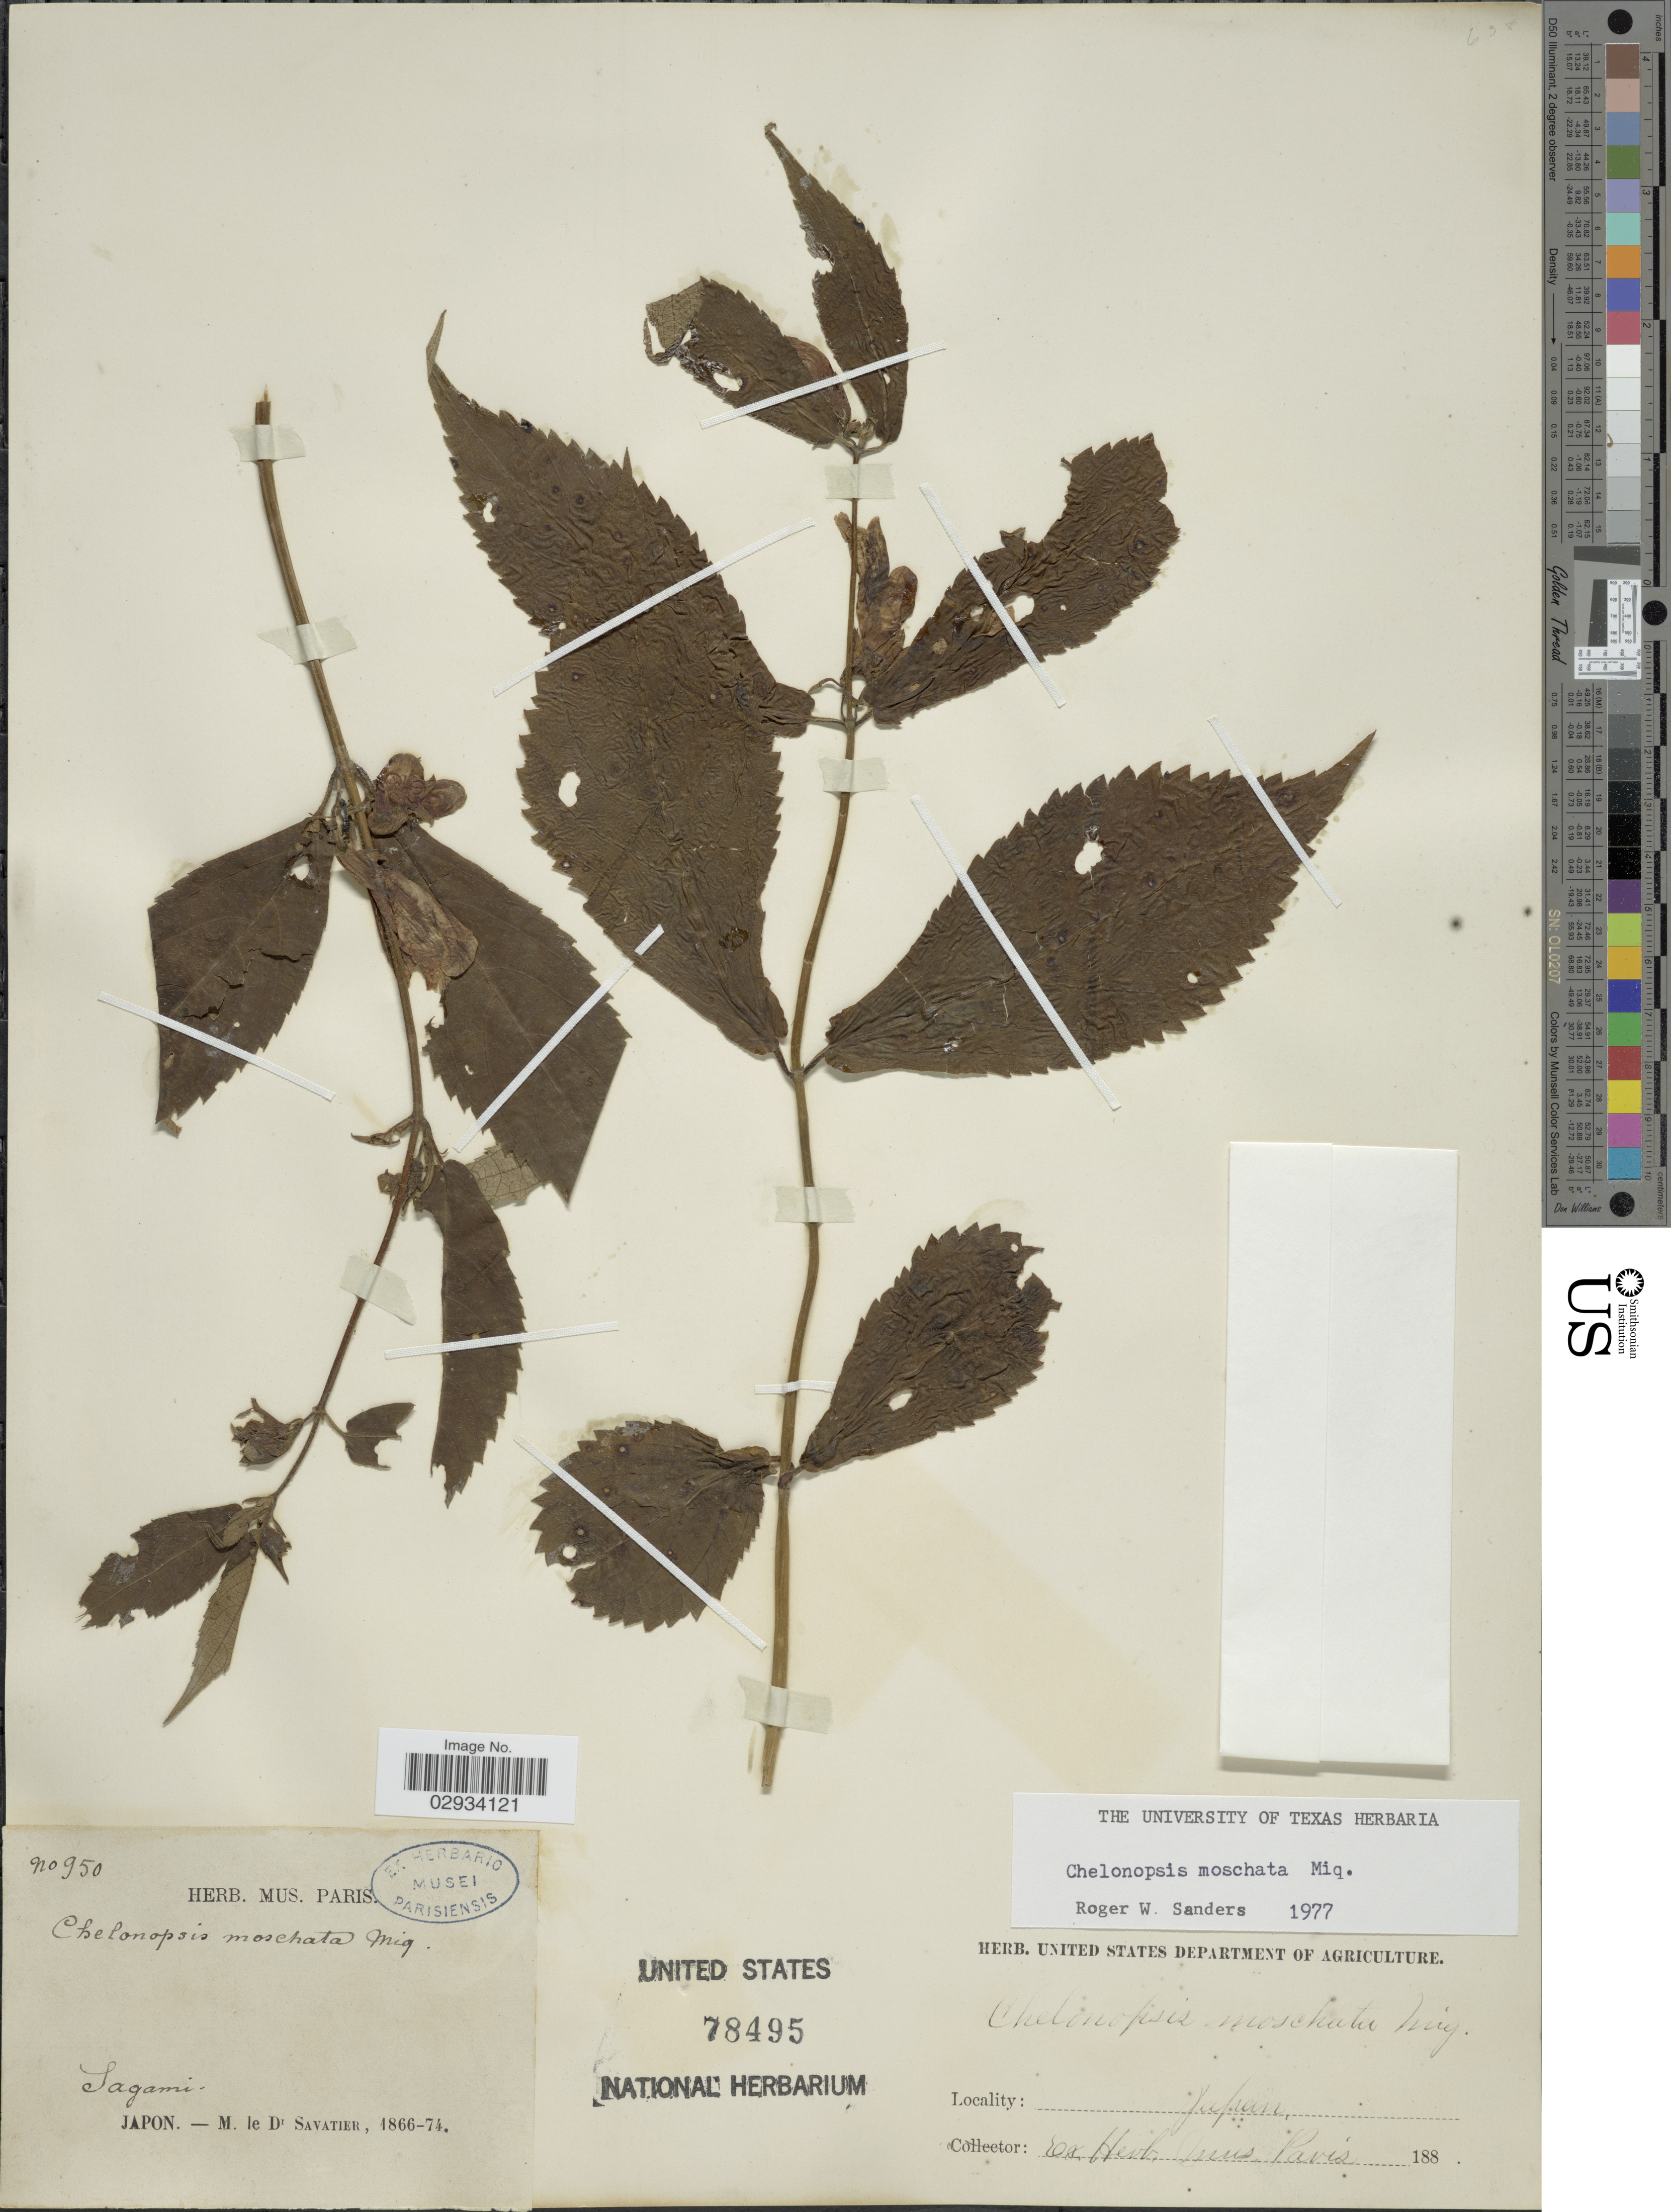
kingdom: Plantae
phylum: Tracheophyta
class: Magnoliopsida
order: Lamiales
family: Lamiaceae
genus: Chelonopsis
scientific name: Chelonopsis moschata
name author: Miq.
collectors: M. Savatier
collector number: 950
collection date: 1866/1874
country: Japan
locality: Sagami.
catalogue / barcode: US 78495